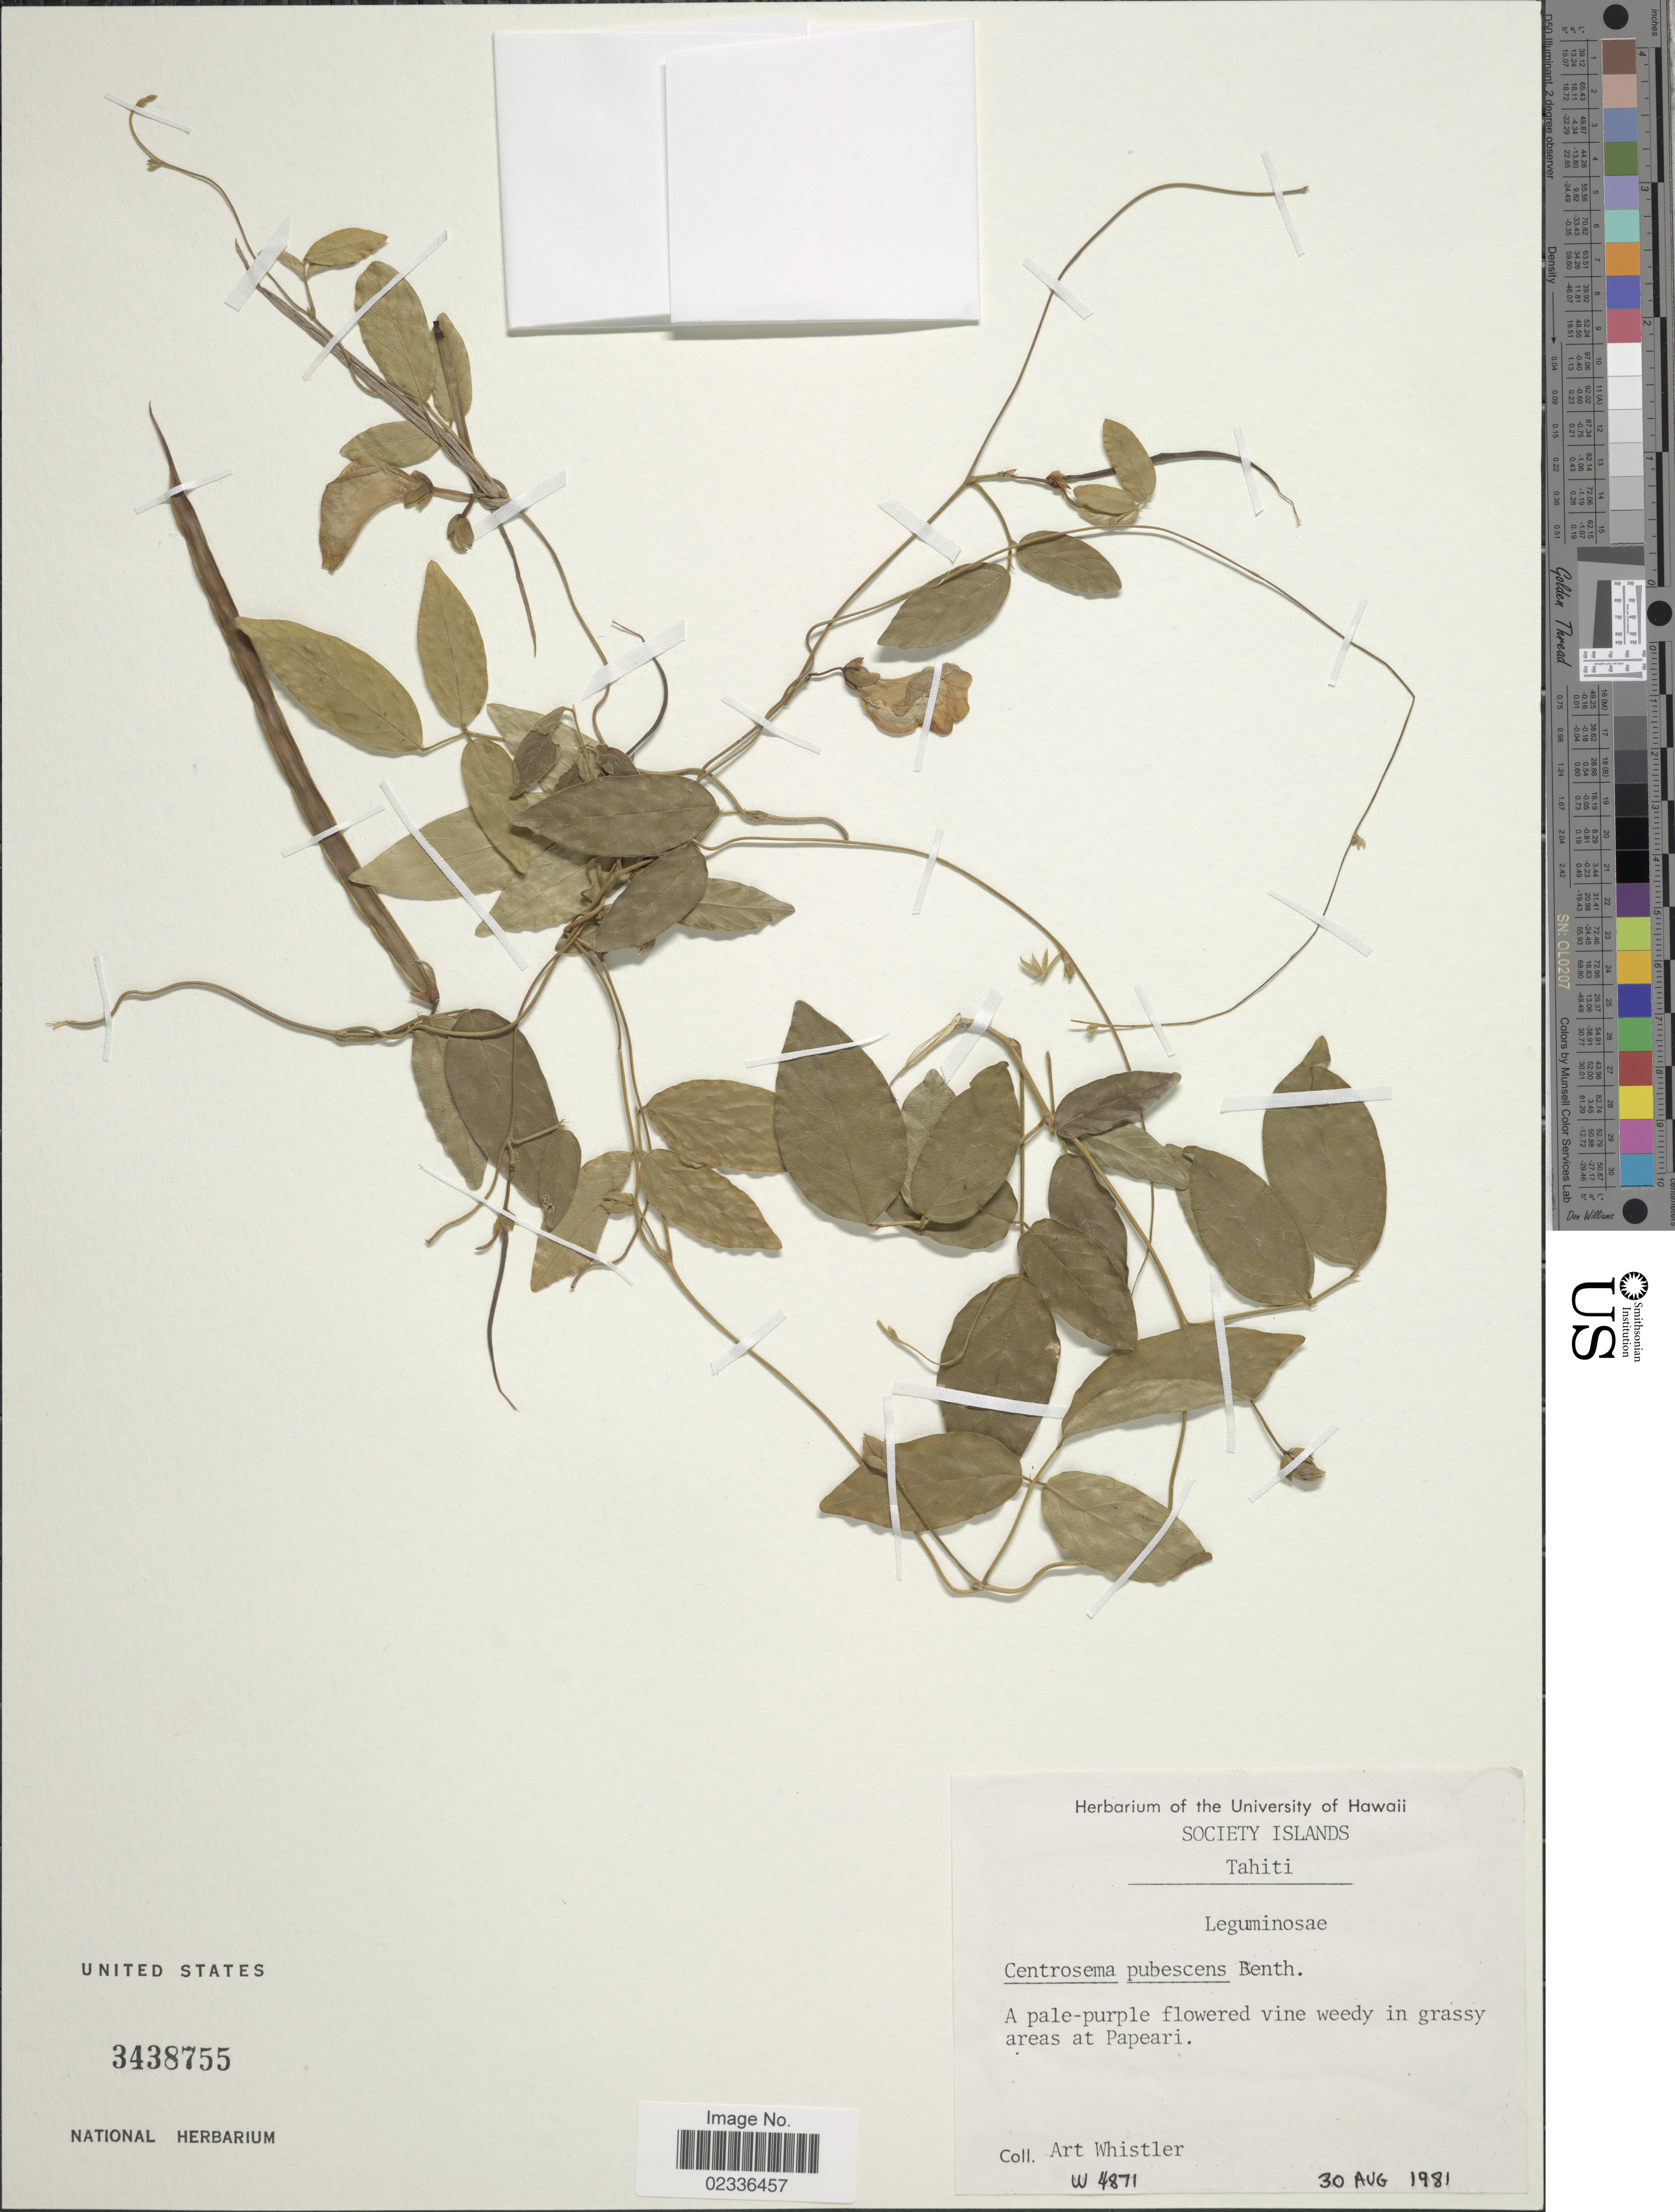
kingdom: Plantae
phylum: Tracheophyta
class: Magnoliopsida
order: Fabales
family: Fabaceae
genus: Centrosema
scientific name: Centrosema pubescens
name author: Benth.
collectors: A. Whistler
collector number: W 4871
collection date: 1981-08-30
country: French Polynesia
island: Tahiti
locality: Society Islands, Tahiti, in grassy areas at Papeari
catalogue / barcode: US 3438755